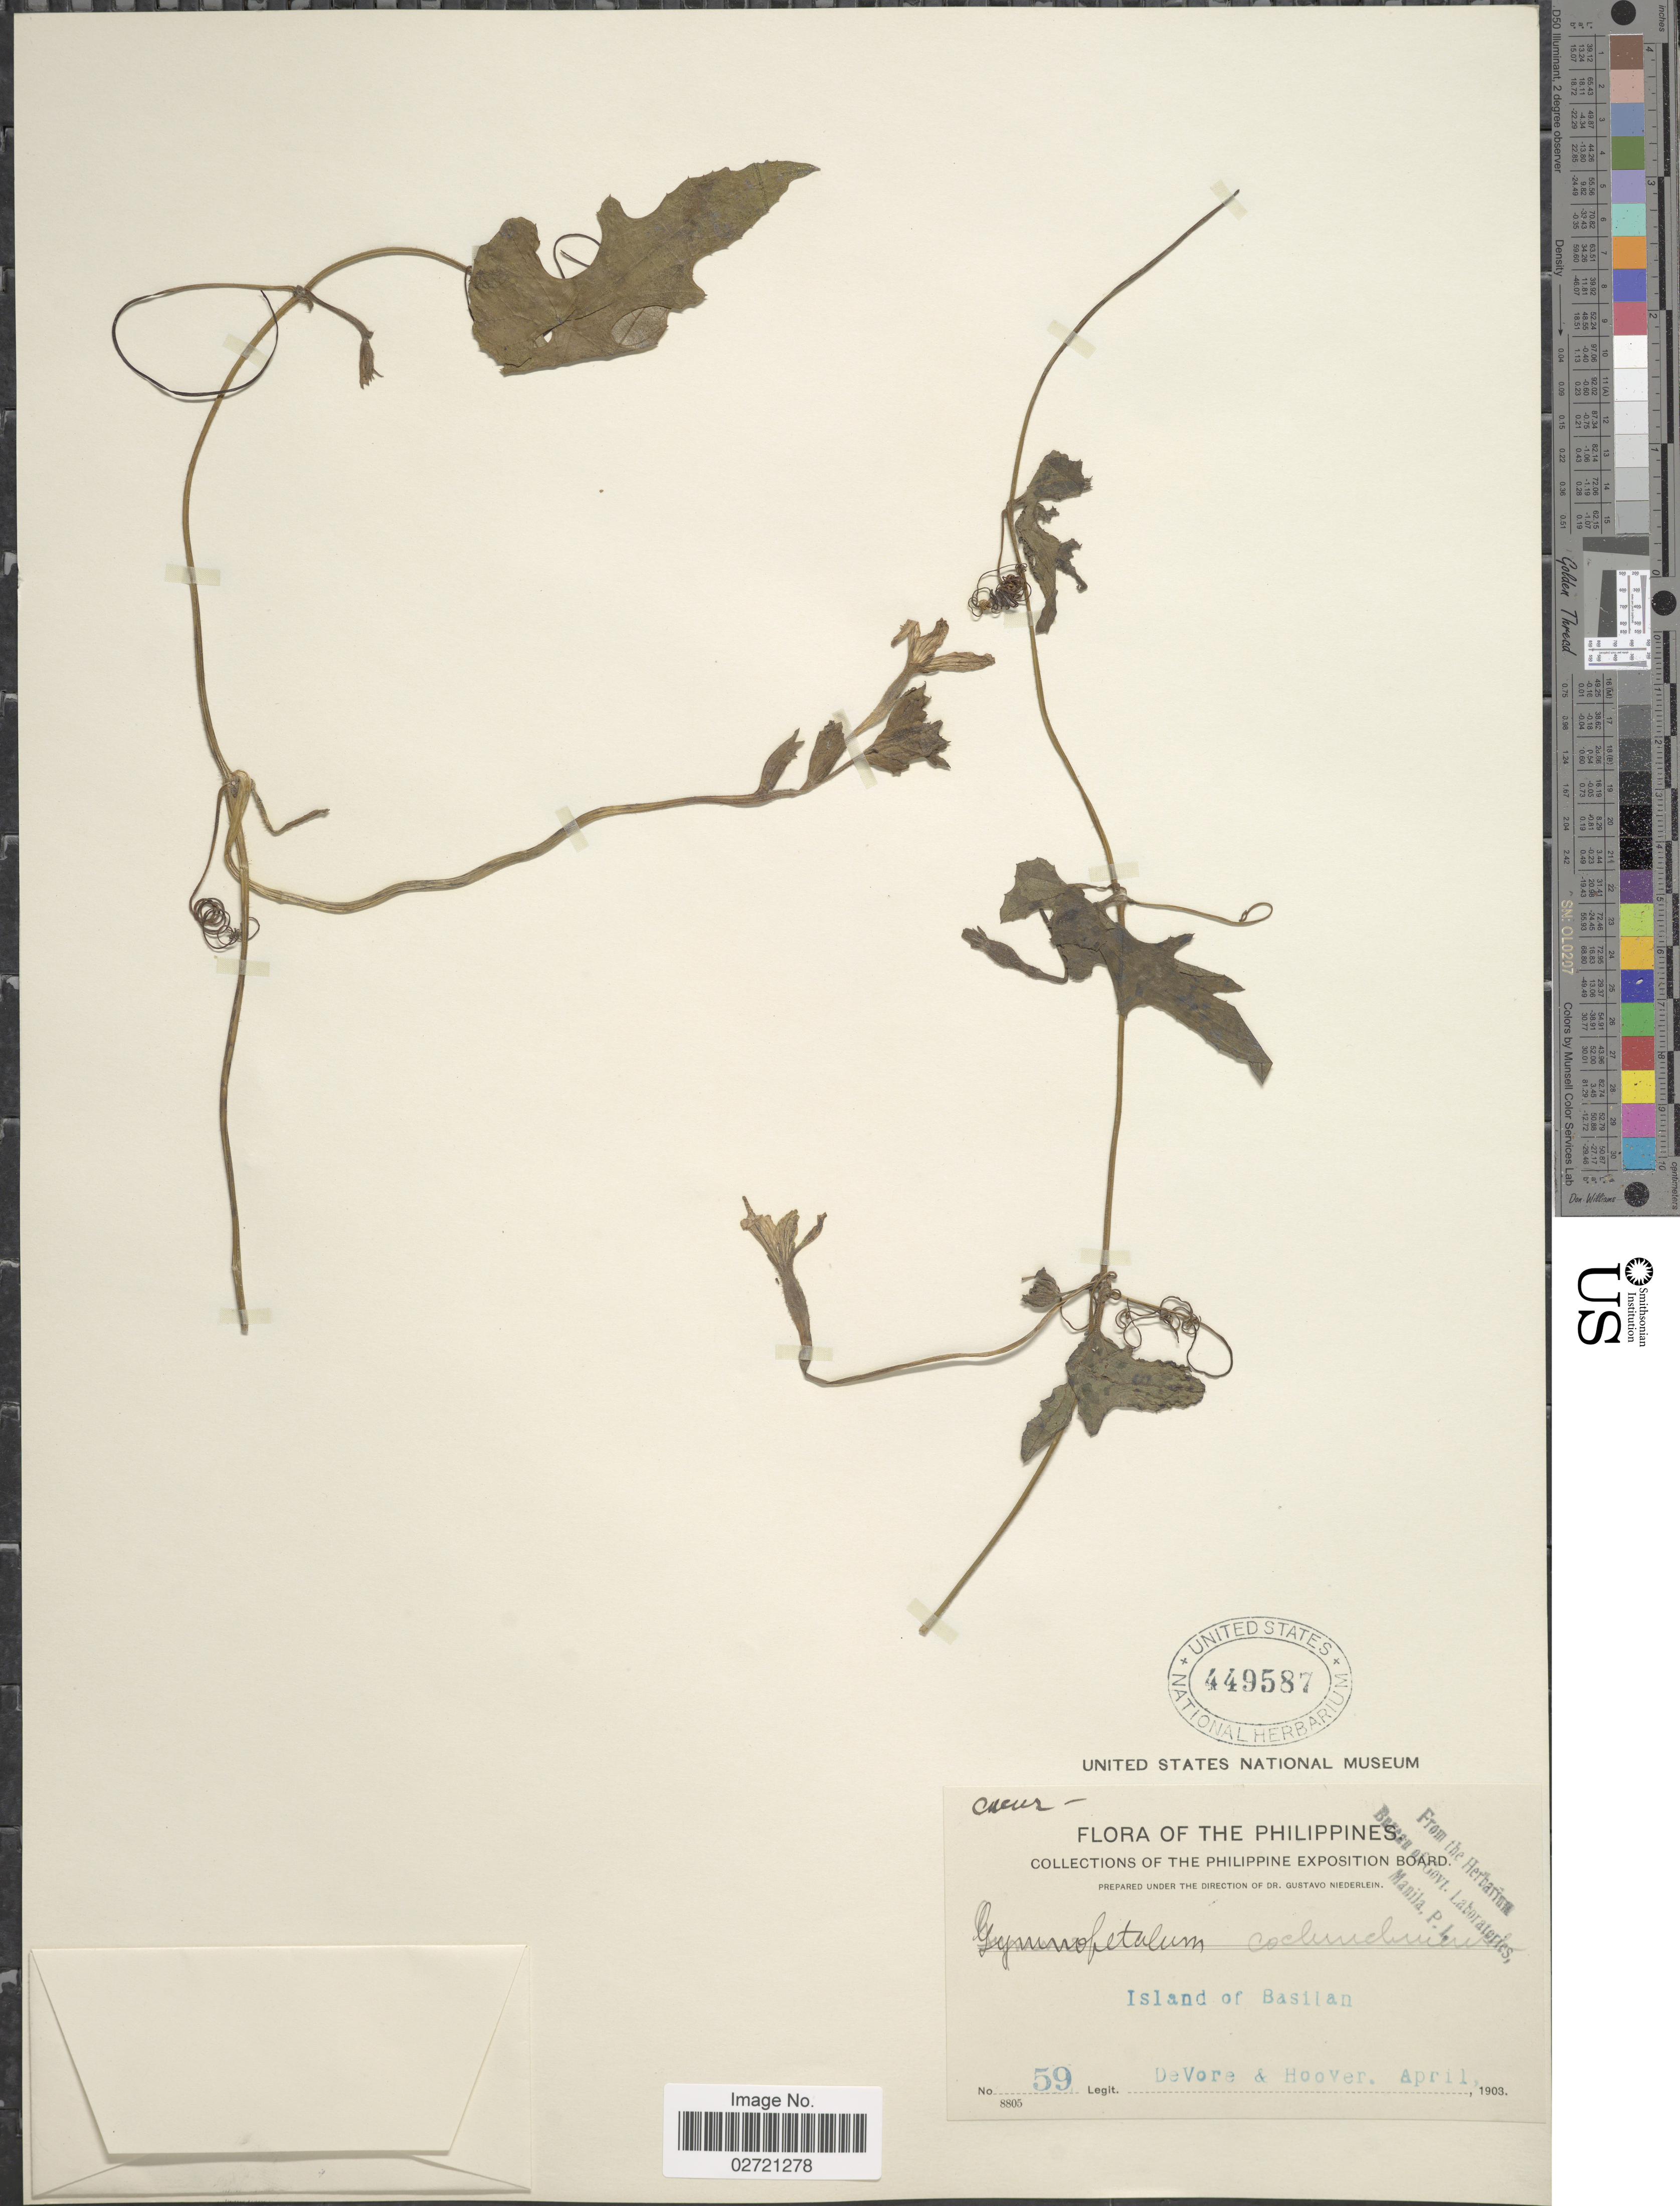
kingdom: Plantae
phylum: Tracheophyta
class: Magnoliopsida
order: Cucurbitales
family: Cucurbitaceae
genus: Trichosanthes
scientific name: Trichosanthes costata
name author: Blume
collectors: -. DeVore & -- Hoover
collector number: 59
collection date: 1903-04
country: Philippines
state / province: Muslim Mindanao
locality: Island of Basilan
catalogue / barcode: US 449587